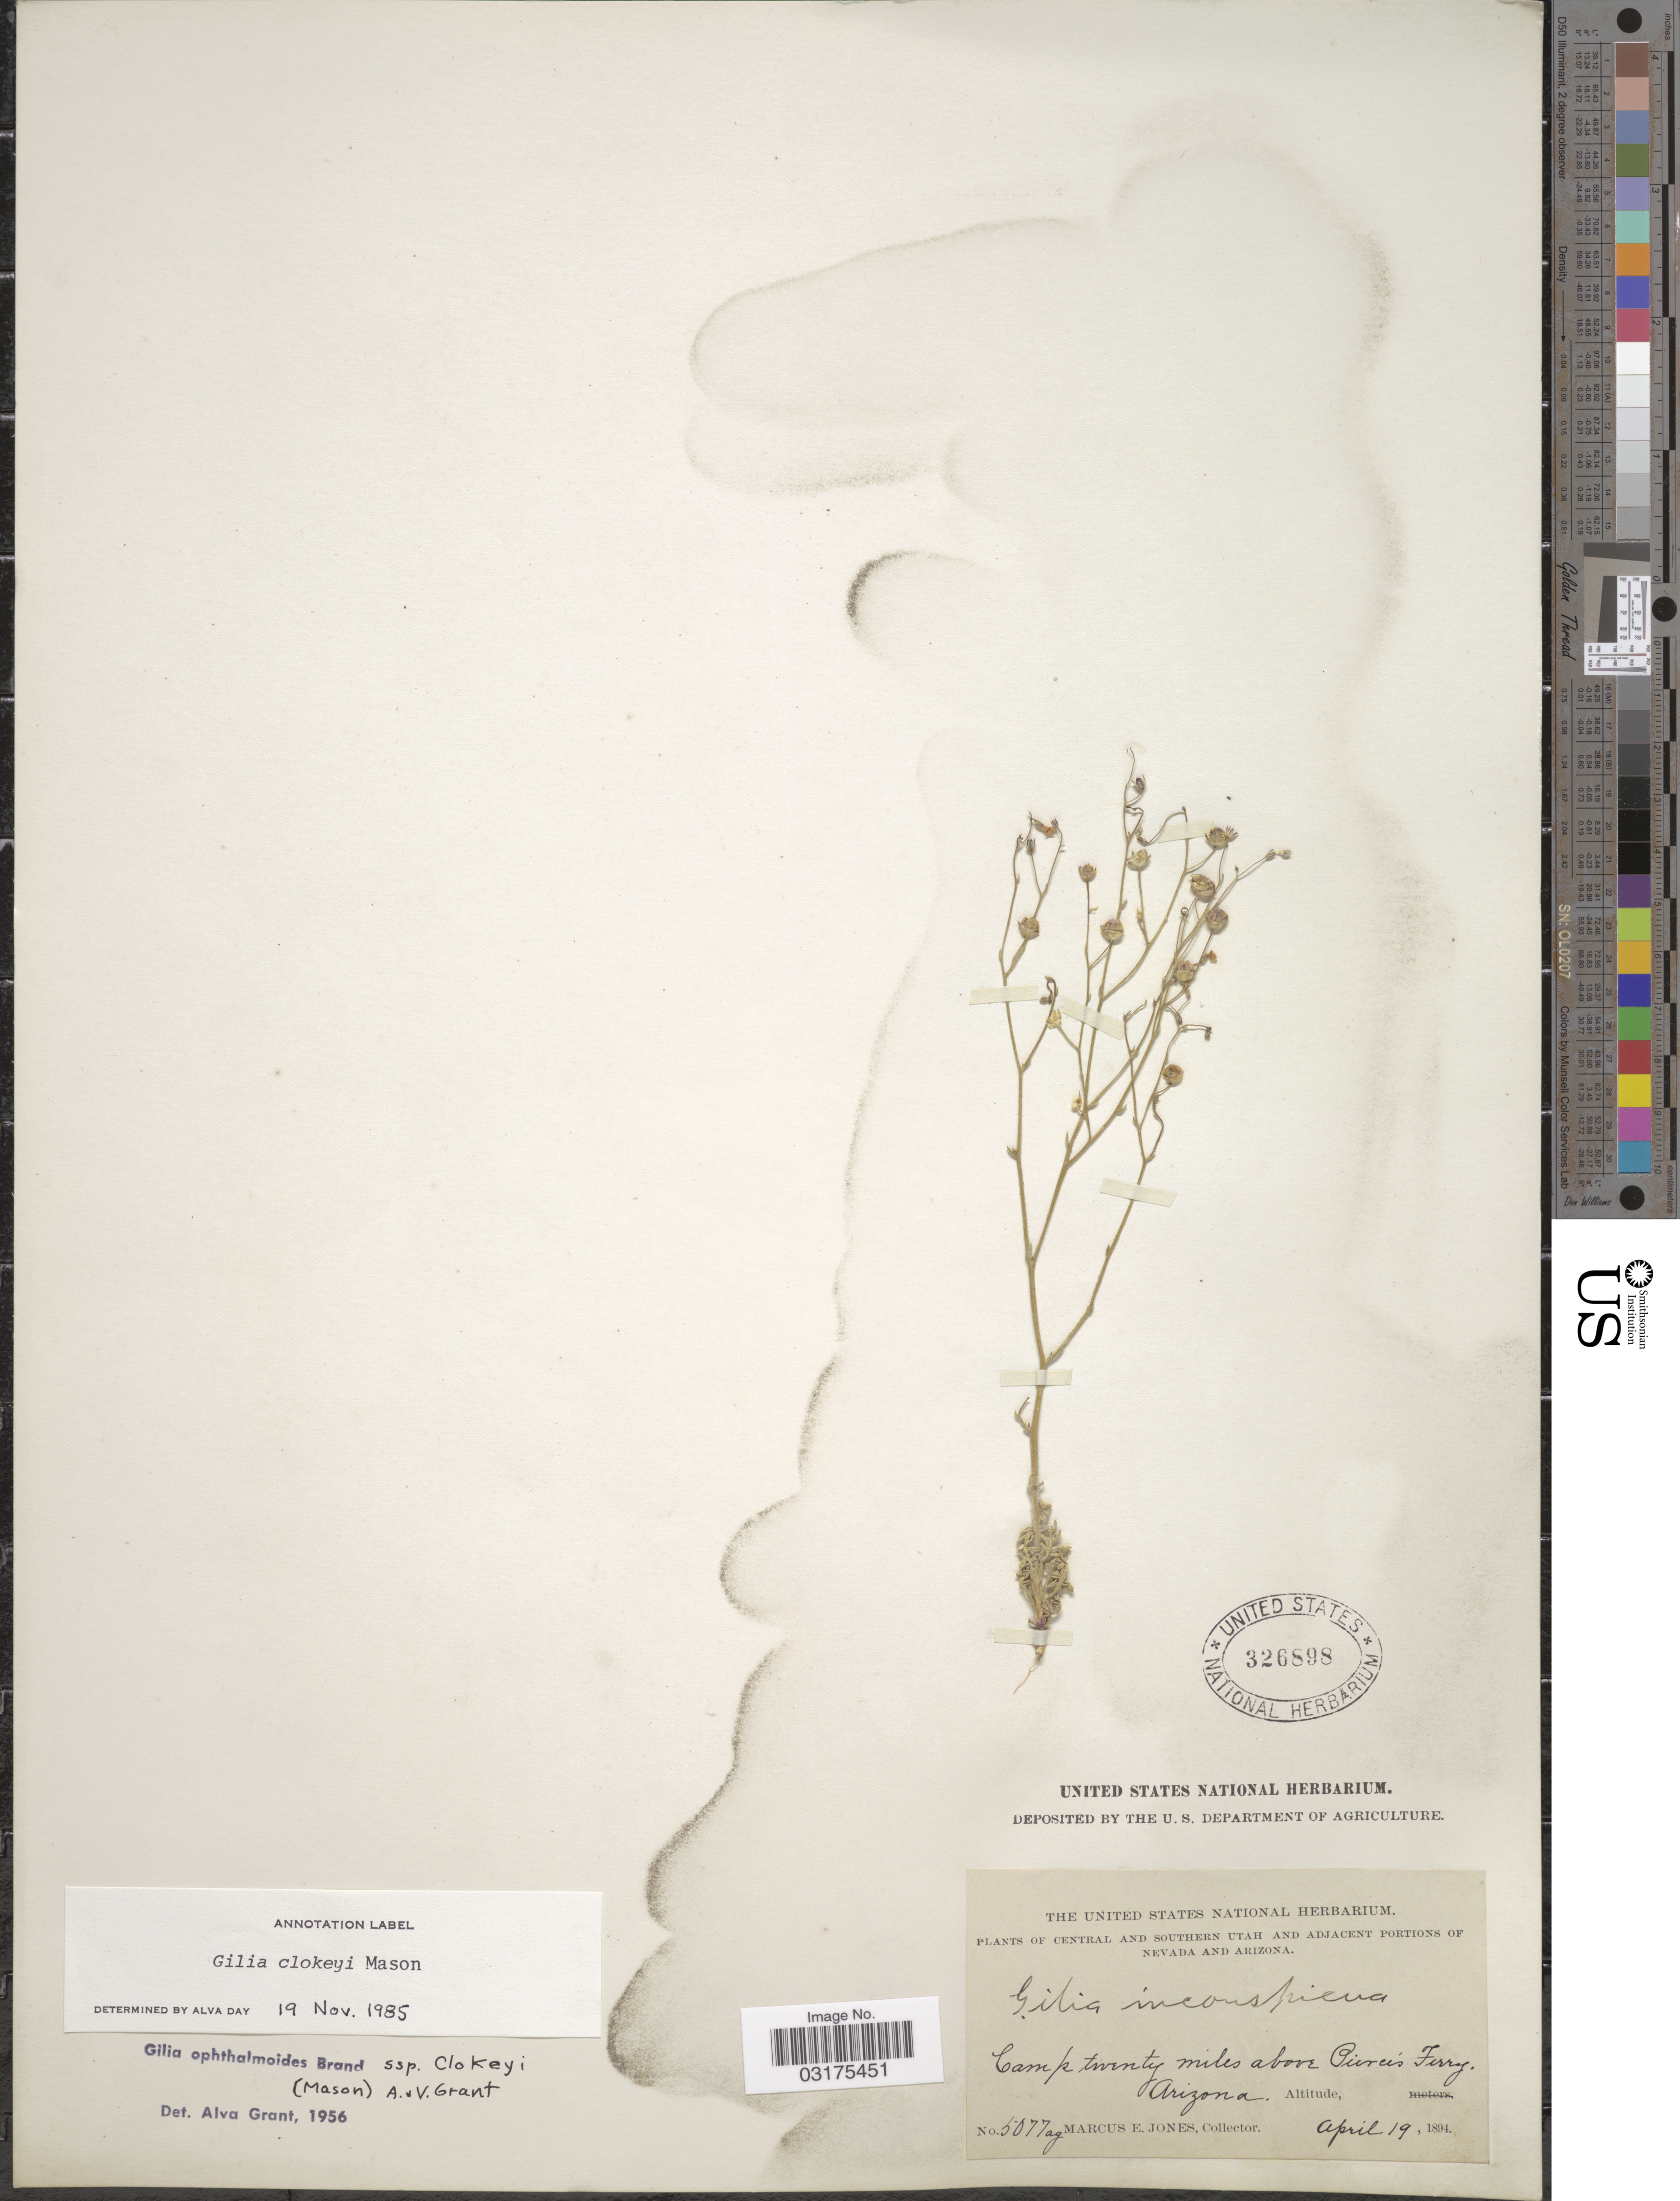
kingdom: Plantae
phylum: Tracheophyta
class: Magnoliopsida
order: Ericales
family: Polemoniaceae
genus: Gilia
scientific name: Gilia clokeyi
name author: H. Mason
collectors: M. E. Jones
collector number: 5077ag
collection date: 1894-04-19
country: United States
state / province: Arizona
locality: Camp twenty miles above Pierces Ferry, Arizona.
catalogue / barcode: US 326898